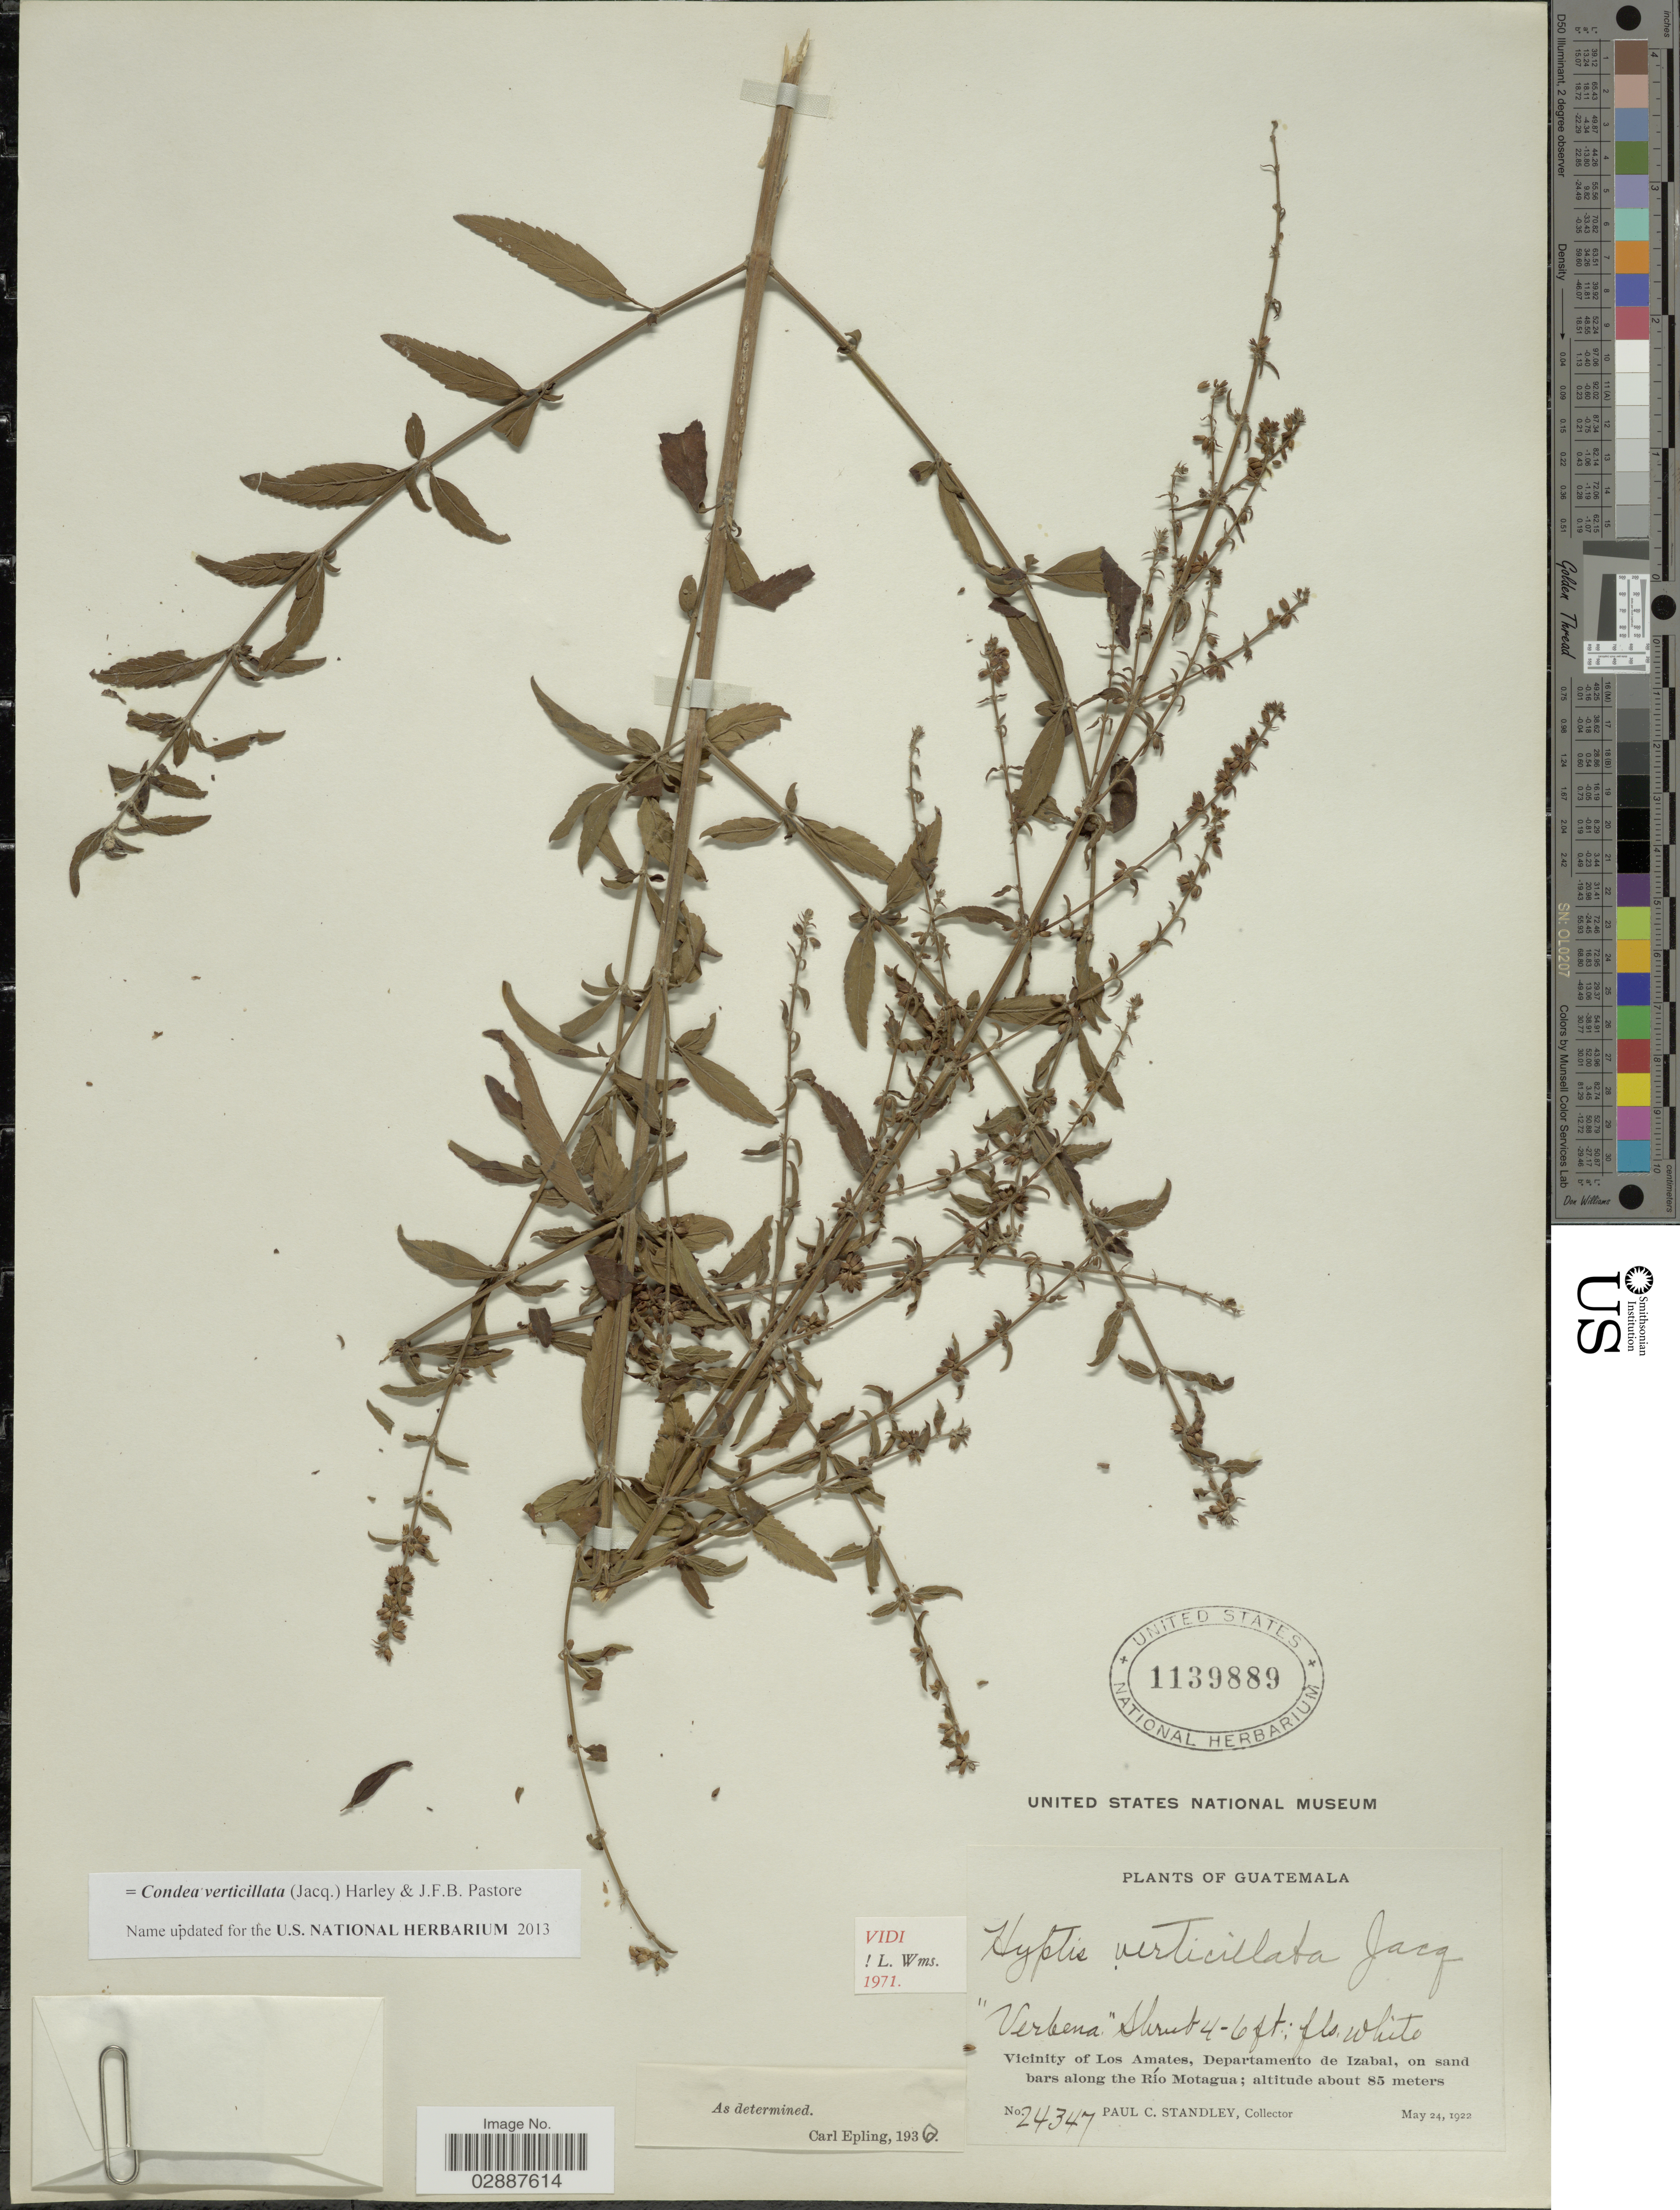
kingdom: Plantae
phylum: Tracheophyta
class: Magnoliopsida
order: Lamiales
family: Lamiaceae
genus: Condea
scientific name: Condea verticillata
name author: (Jacq.) Harley & J.F.B. Pastore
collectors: P. C. Standley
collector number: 24347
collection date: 1922-05-24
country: Guatemala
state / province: Izabal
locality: Vicinity of Los Amates, Departamento de Izabal, on sand bars along the Río Motagua.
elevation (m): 85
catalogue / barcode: US 1139889